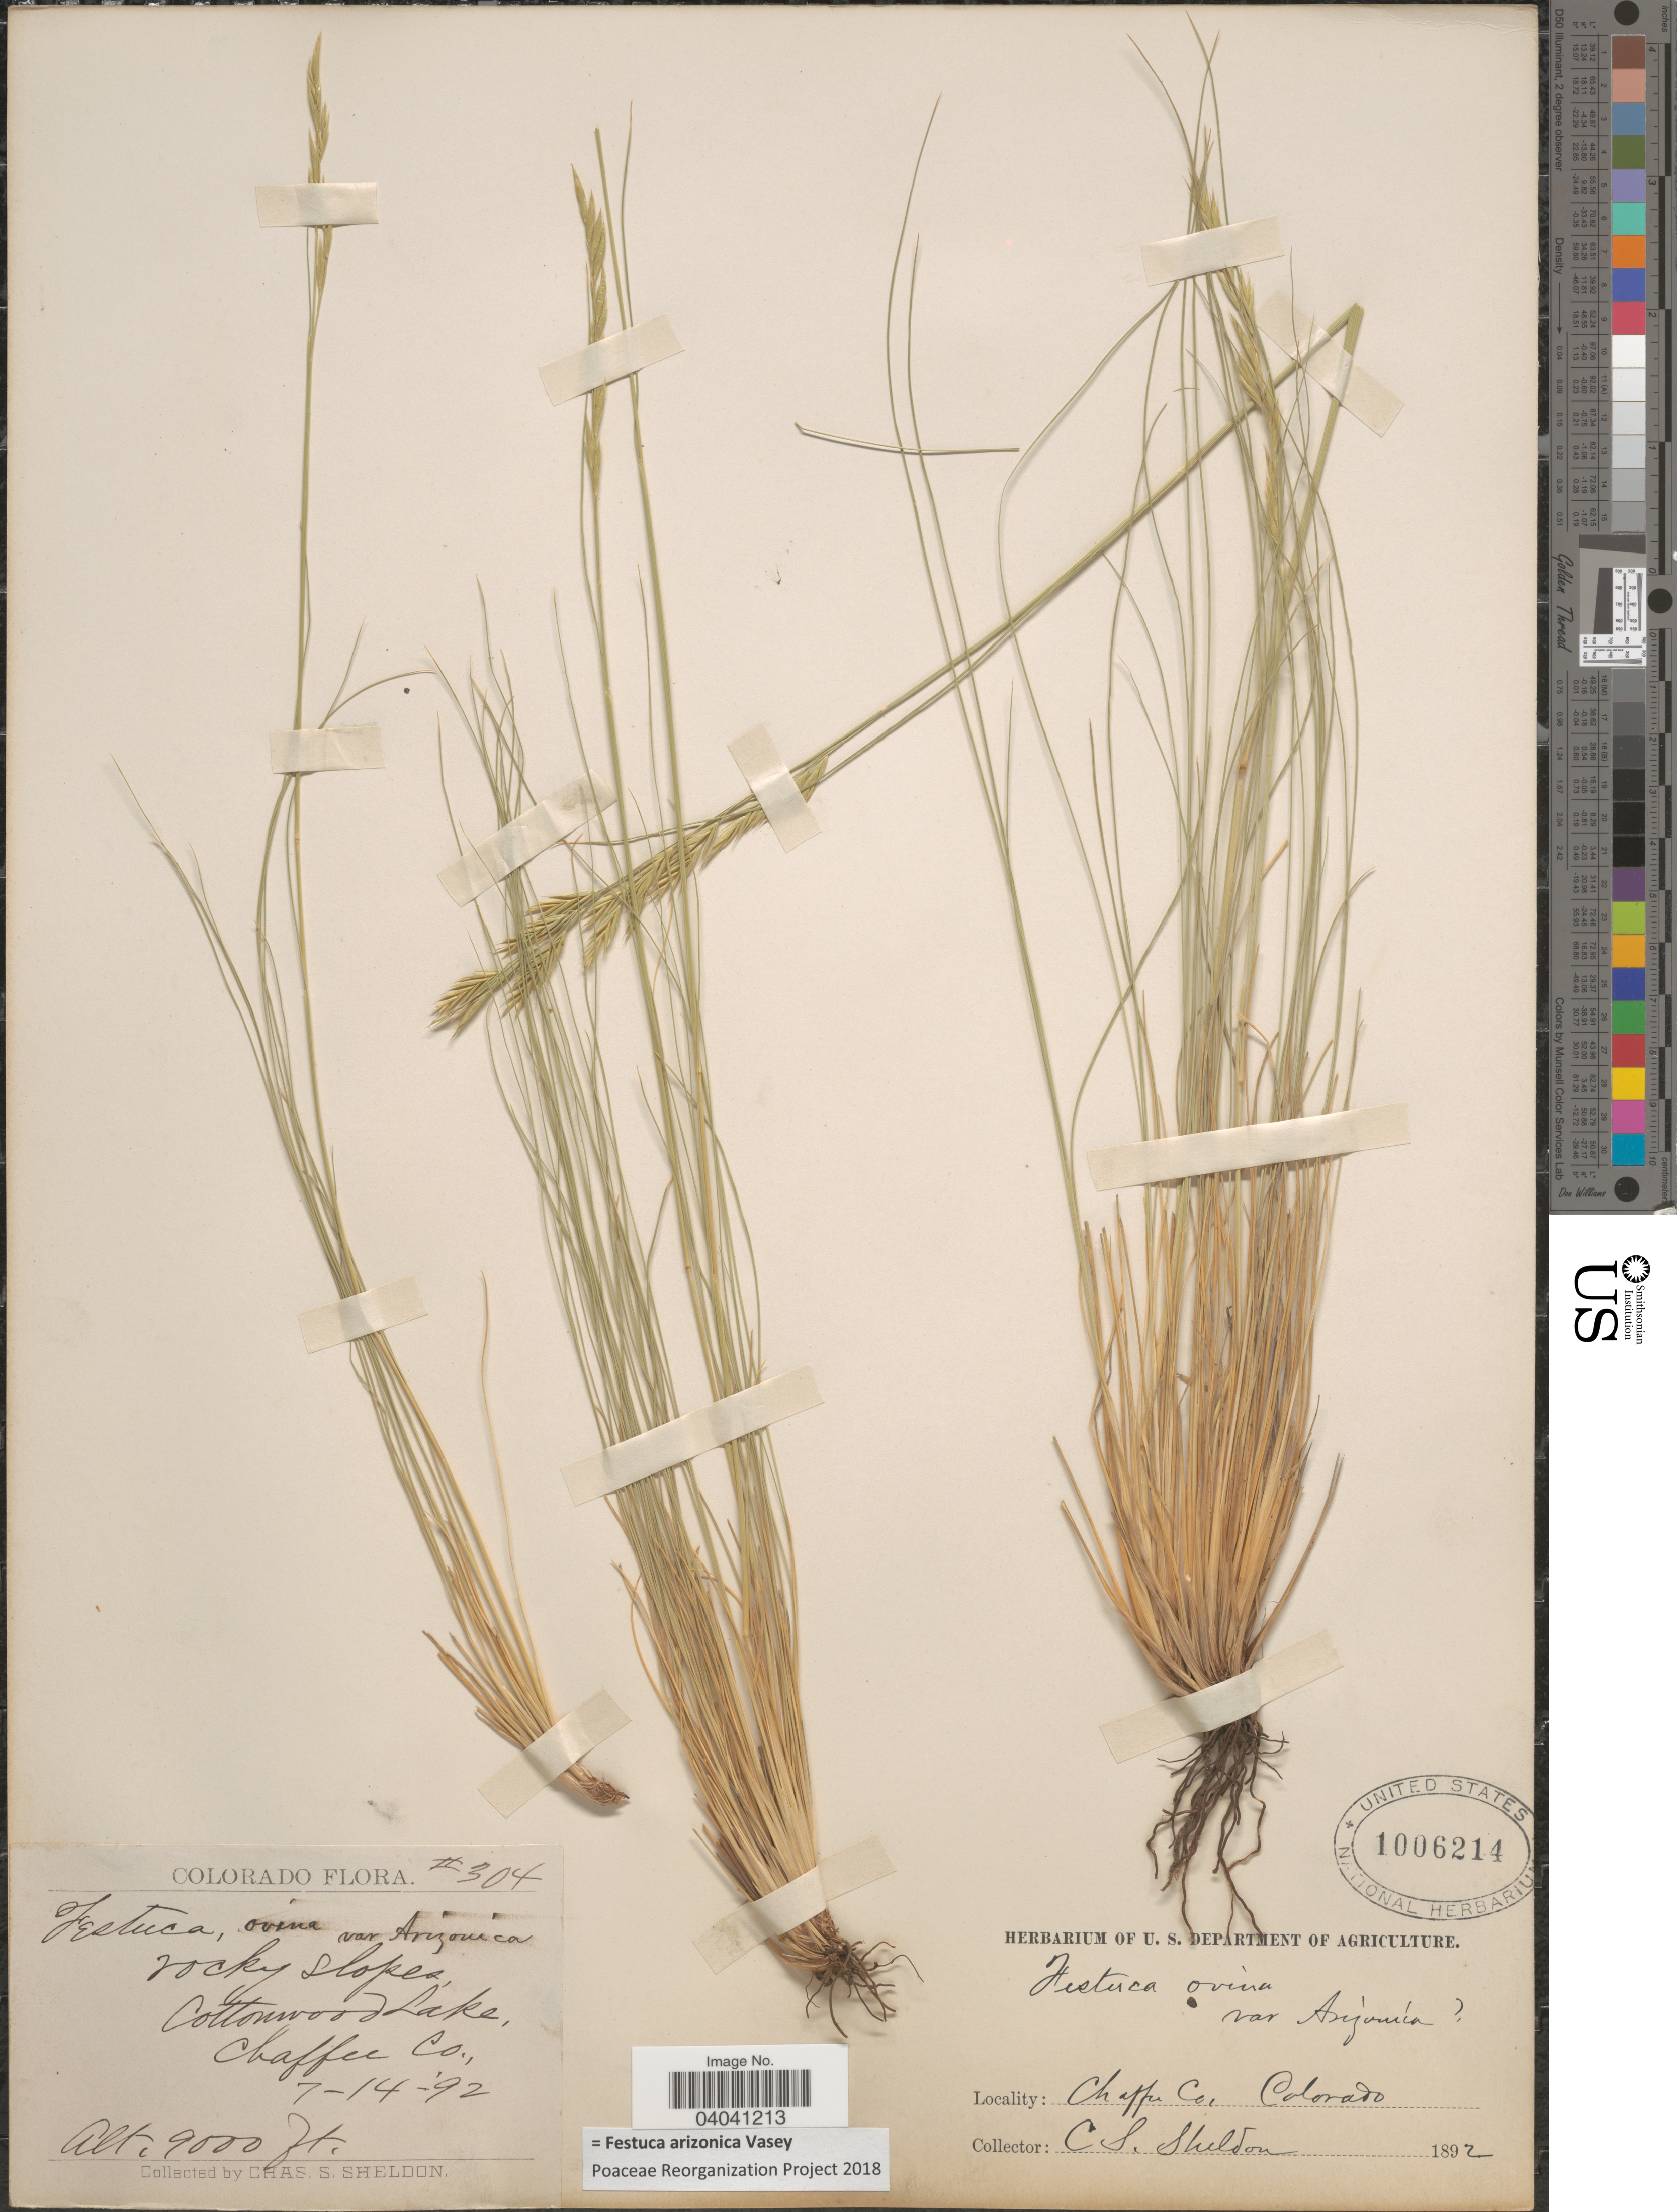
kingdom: Plantae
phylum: Tracheophyta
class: Liliopsida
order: Poales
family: Poaceae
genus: Festuca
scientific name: Festuca arizonica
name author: Vasey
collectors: C. S. Sheldon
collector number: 304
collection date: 1892-07-14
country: United States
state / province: Colorado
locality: Rocky slopes, Cottonwood Lake, Chaffee Co.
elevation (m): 2743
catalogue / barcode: US 1006214